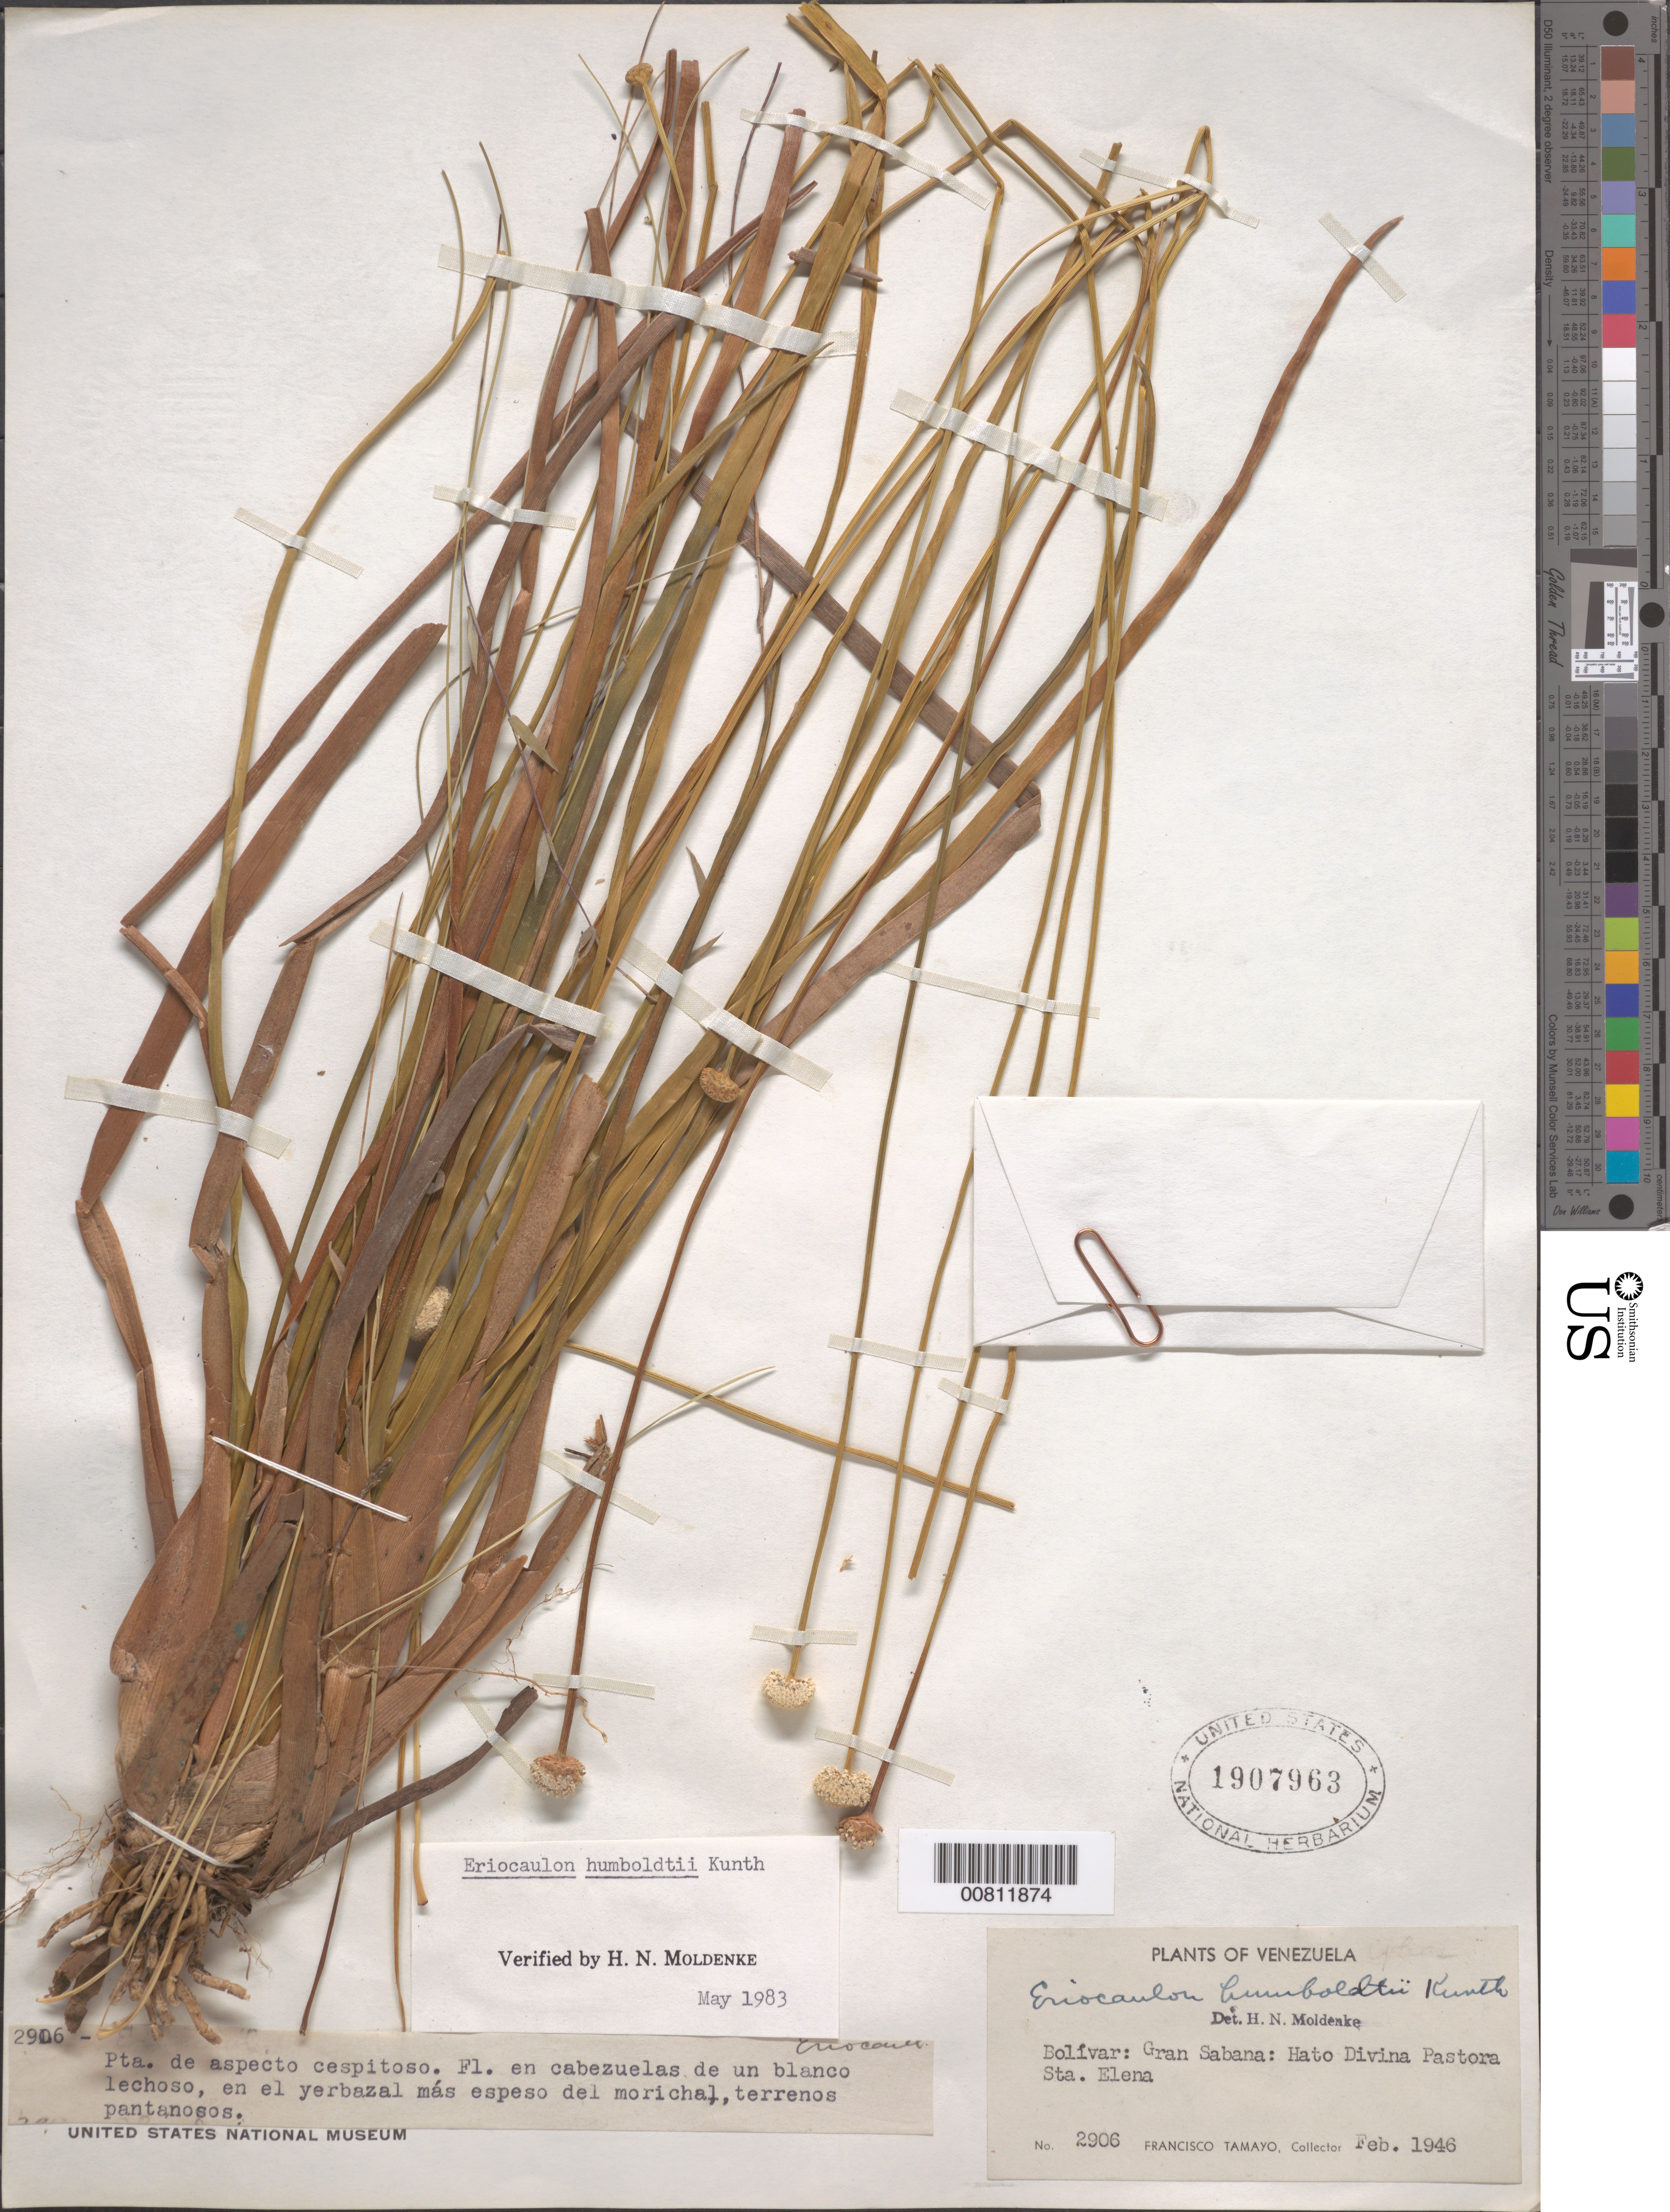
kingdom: Plantae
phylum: Tracheophyta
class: Liliopsida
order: Poales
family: Eriocaulaceae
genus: Eriocaulon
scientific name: Eriocaulon humboldtii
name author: Kunth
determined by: Moldenke, H. N.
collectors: F. Tamayo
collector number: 2906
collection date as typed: Feb-46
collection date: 1946-02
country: Venezuela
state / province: Bolívar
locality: Gran Sabana, Hato Divina Pastora, Sta. Elena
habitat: Yerbazal más espeso del morichal, terrenos pantanosos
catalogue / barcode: US 1907963